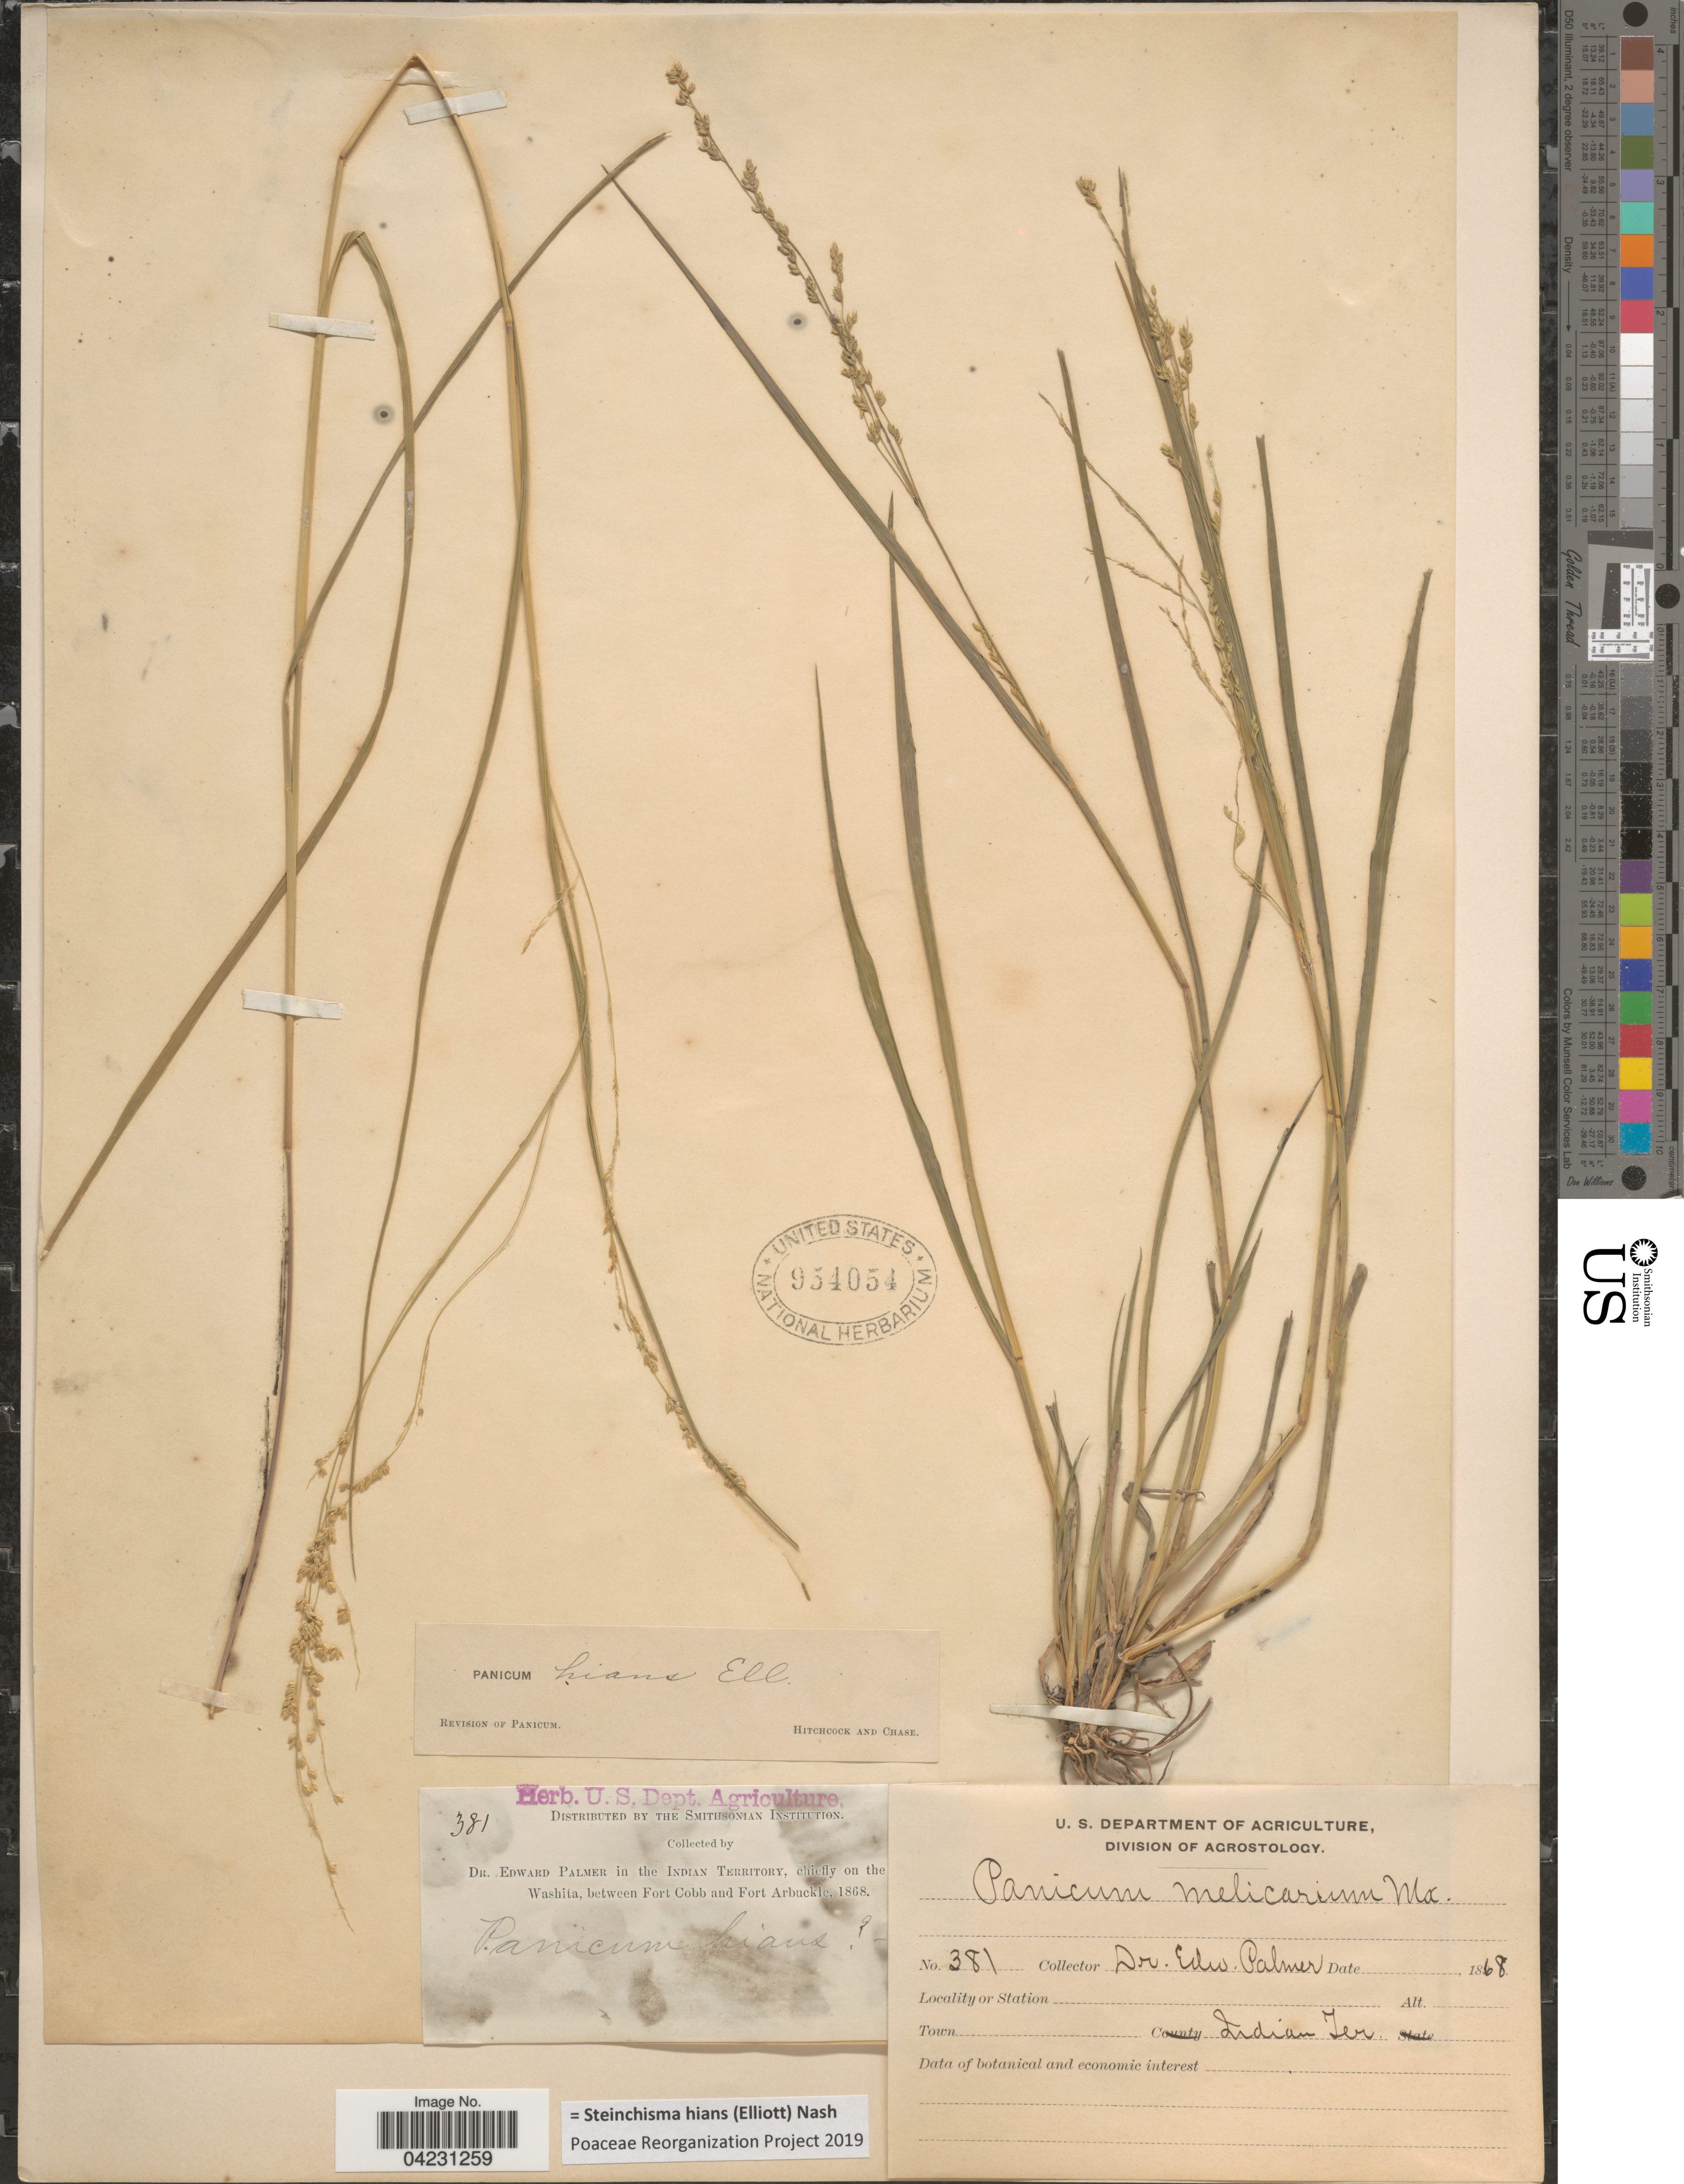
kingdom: Plantae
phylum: Tracheophyta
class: Liliopsida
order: Poales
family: Poaceae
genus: Steinchisma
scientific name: Steinchisma hians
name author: (Elliott) Nash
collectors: E. Palmer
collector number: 381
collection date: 1868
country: United States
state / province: Oklahoma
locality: In the Indian Territory, chiefly on the Washita, between Fort Cobb and Fort Arbuckle, 1868.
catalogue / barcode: US 954054